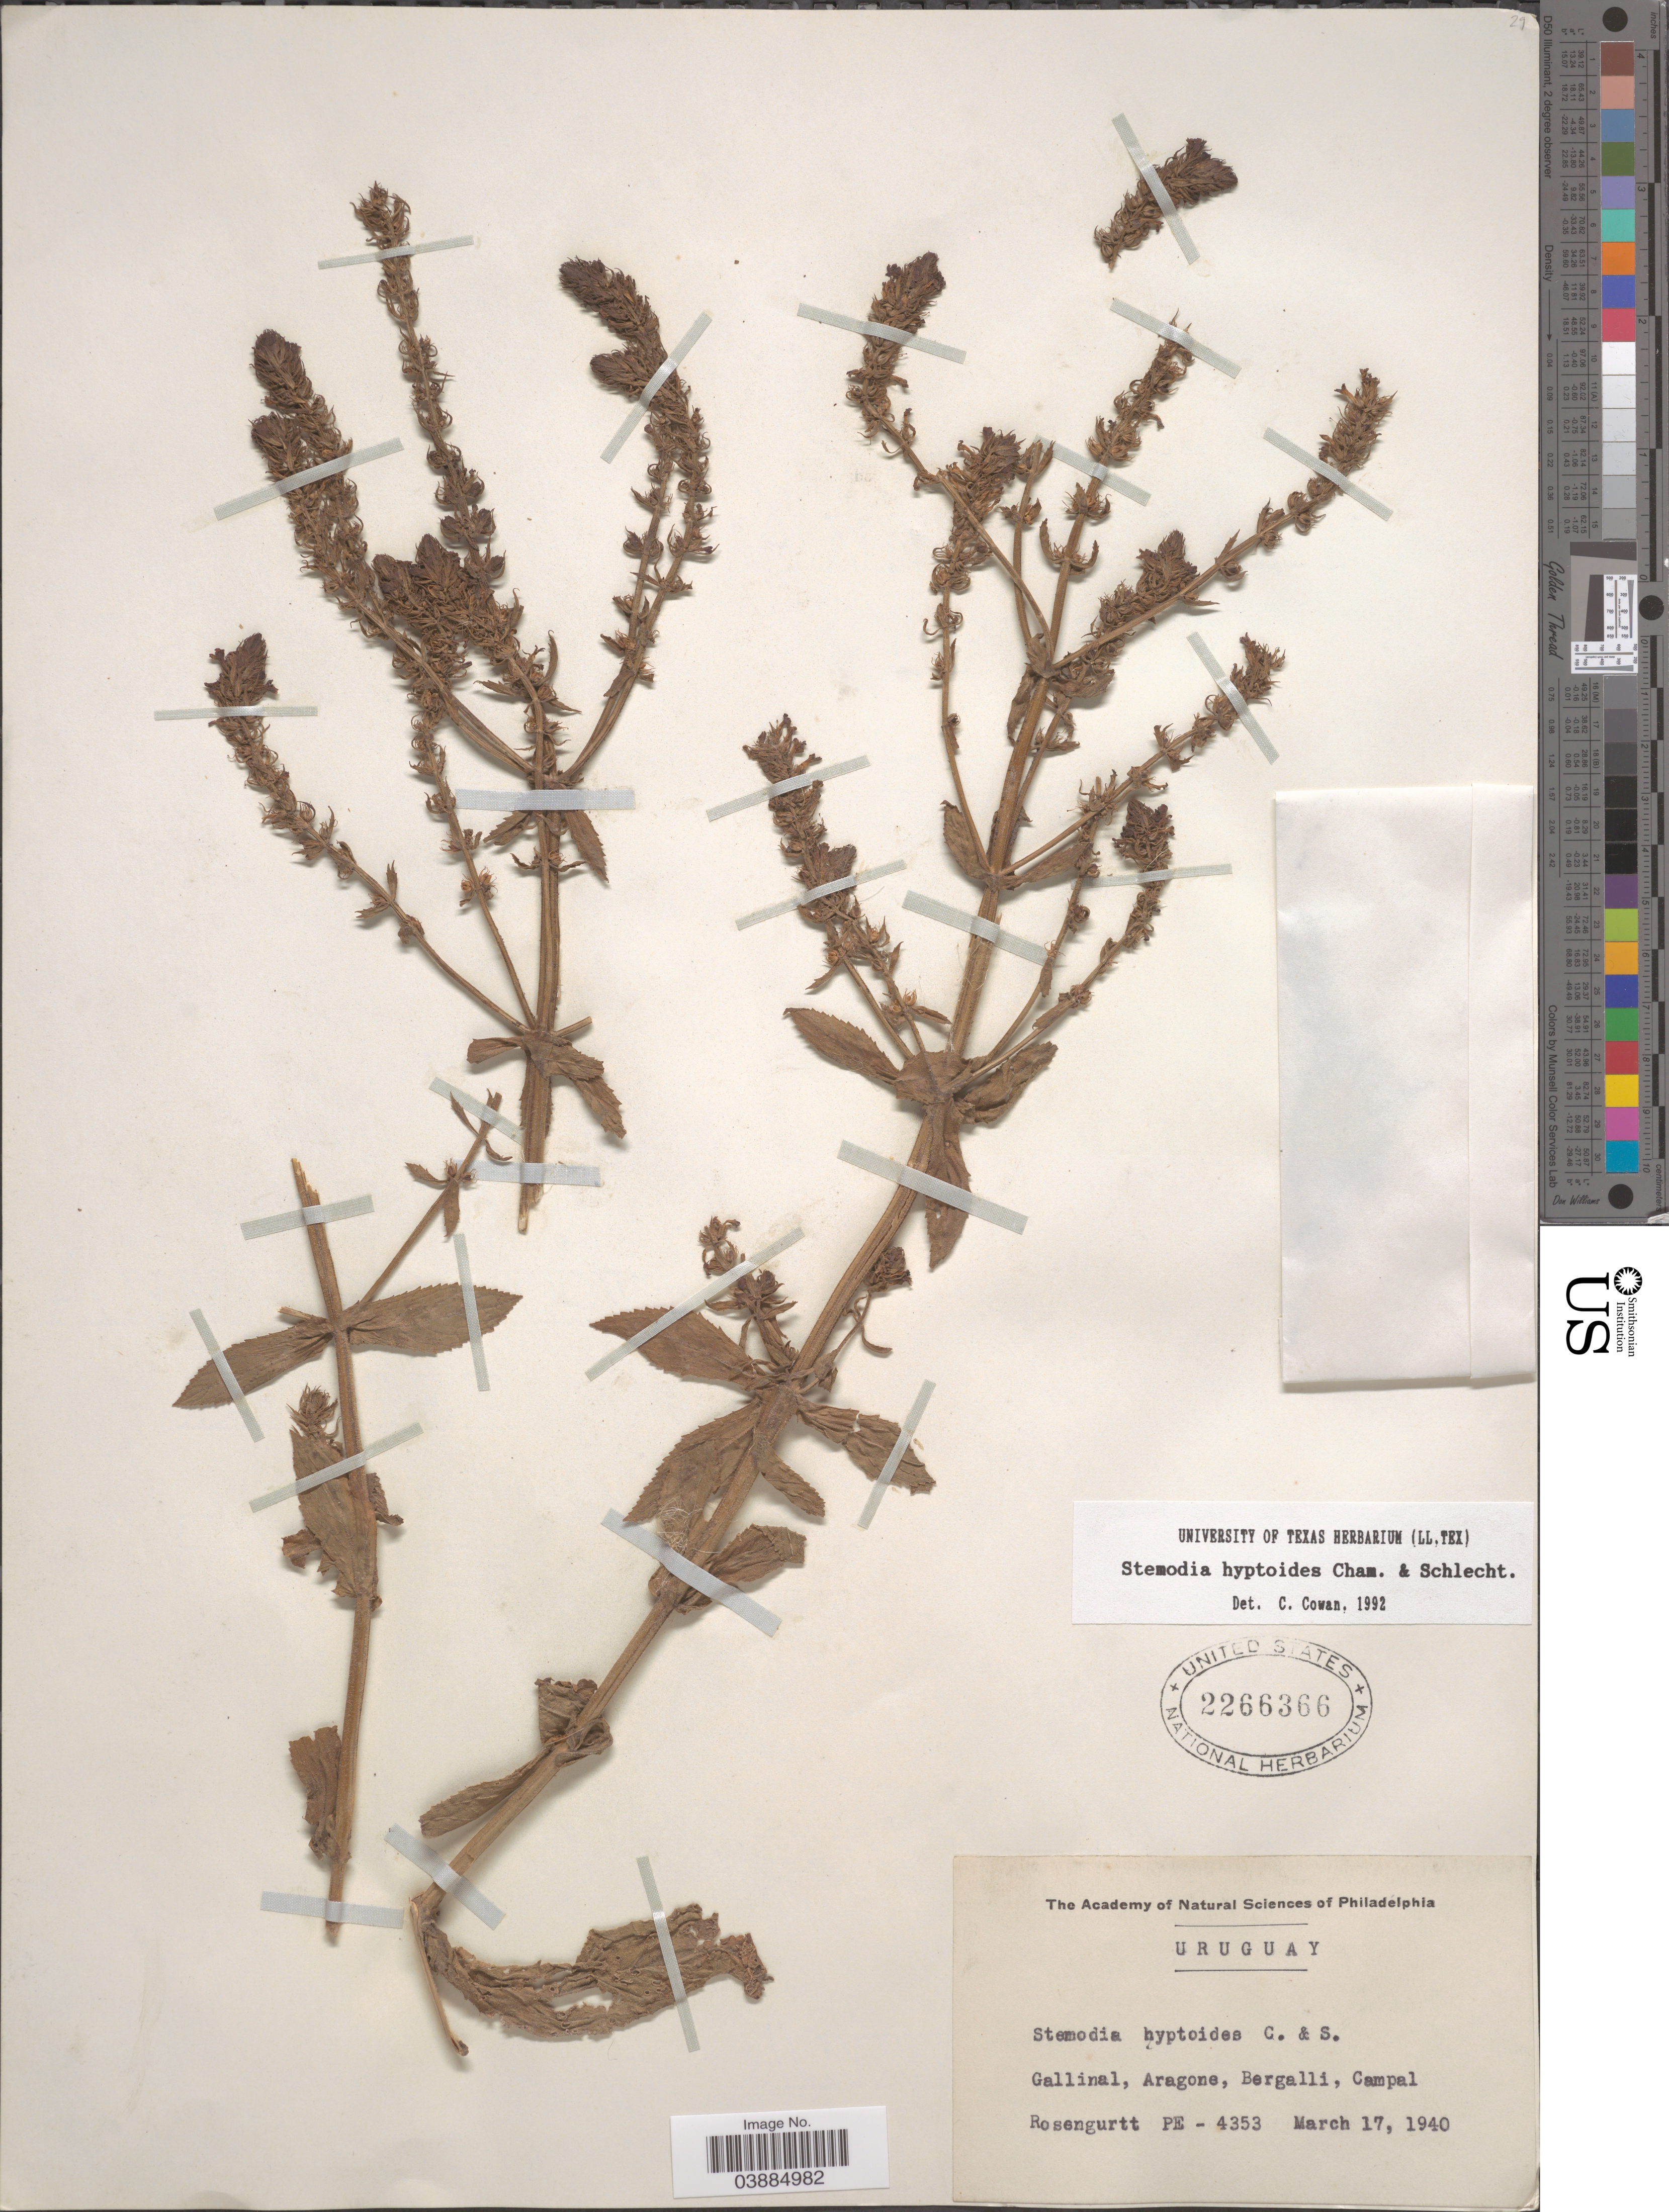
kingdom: Plantae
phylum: Tracheophyta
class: Magnoliopsida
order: Lamiales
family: Plantaginaceae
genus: Stemodia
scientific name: Stemodia hyptoides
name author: Cham. & Schltdl.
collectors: -. Gallinal, -- Aragone, -- Bergalli, -- Campal & Rosengurtt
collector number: PE-4353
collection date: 1940-03-17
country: Uruguay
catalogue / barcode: US 2266366